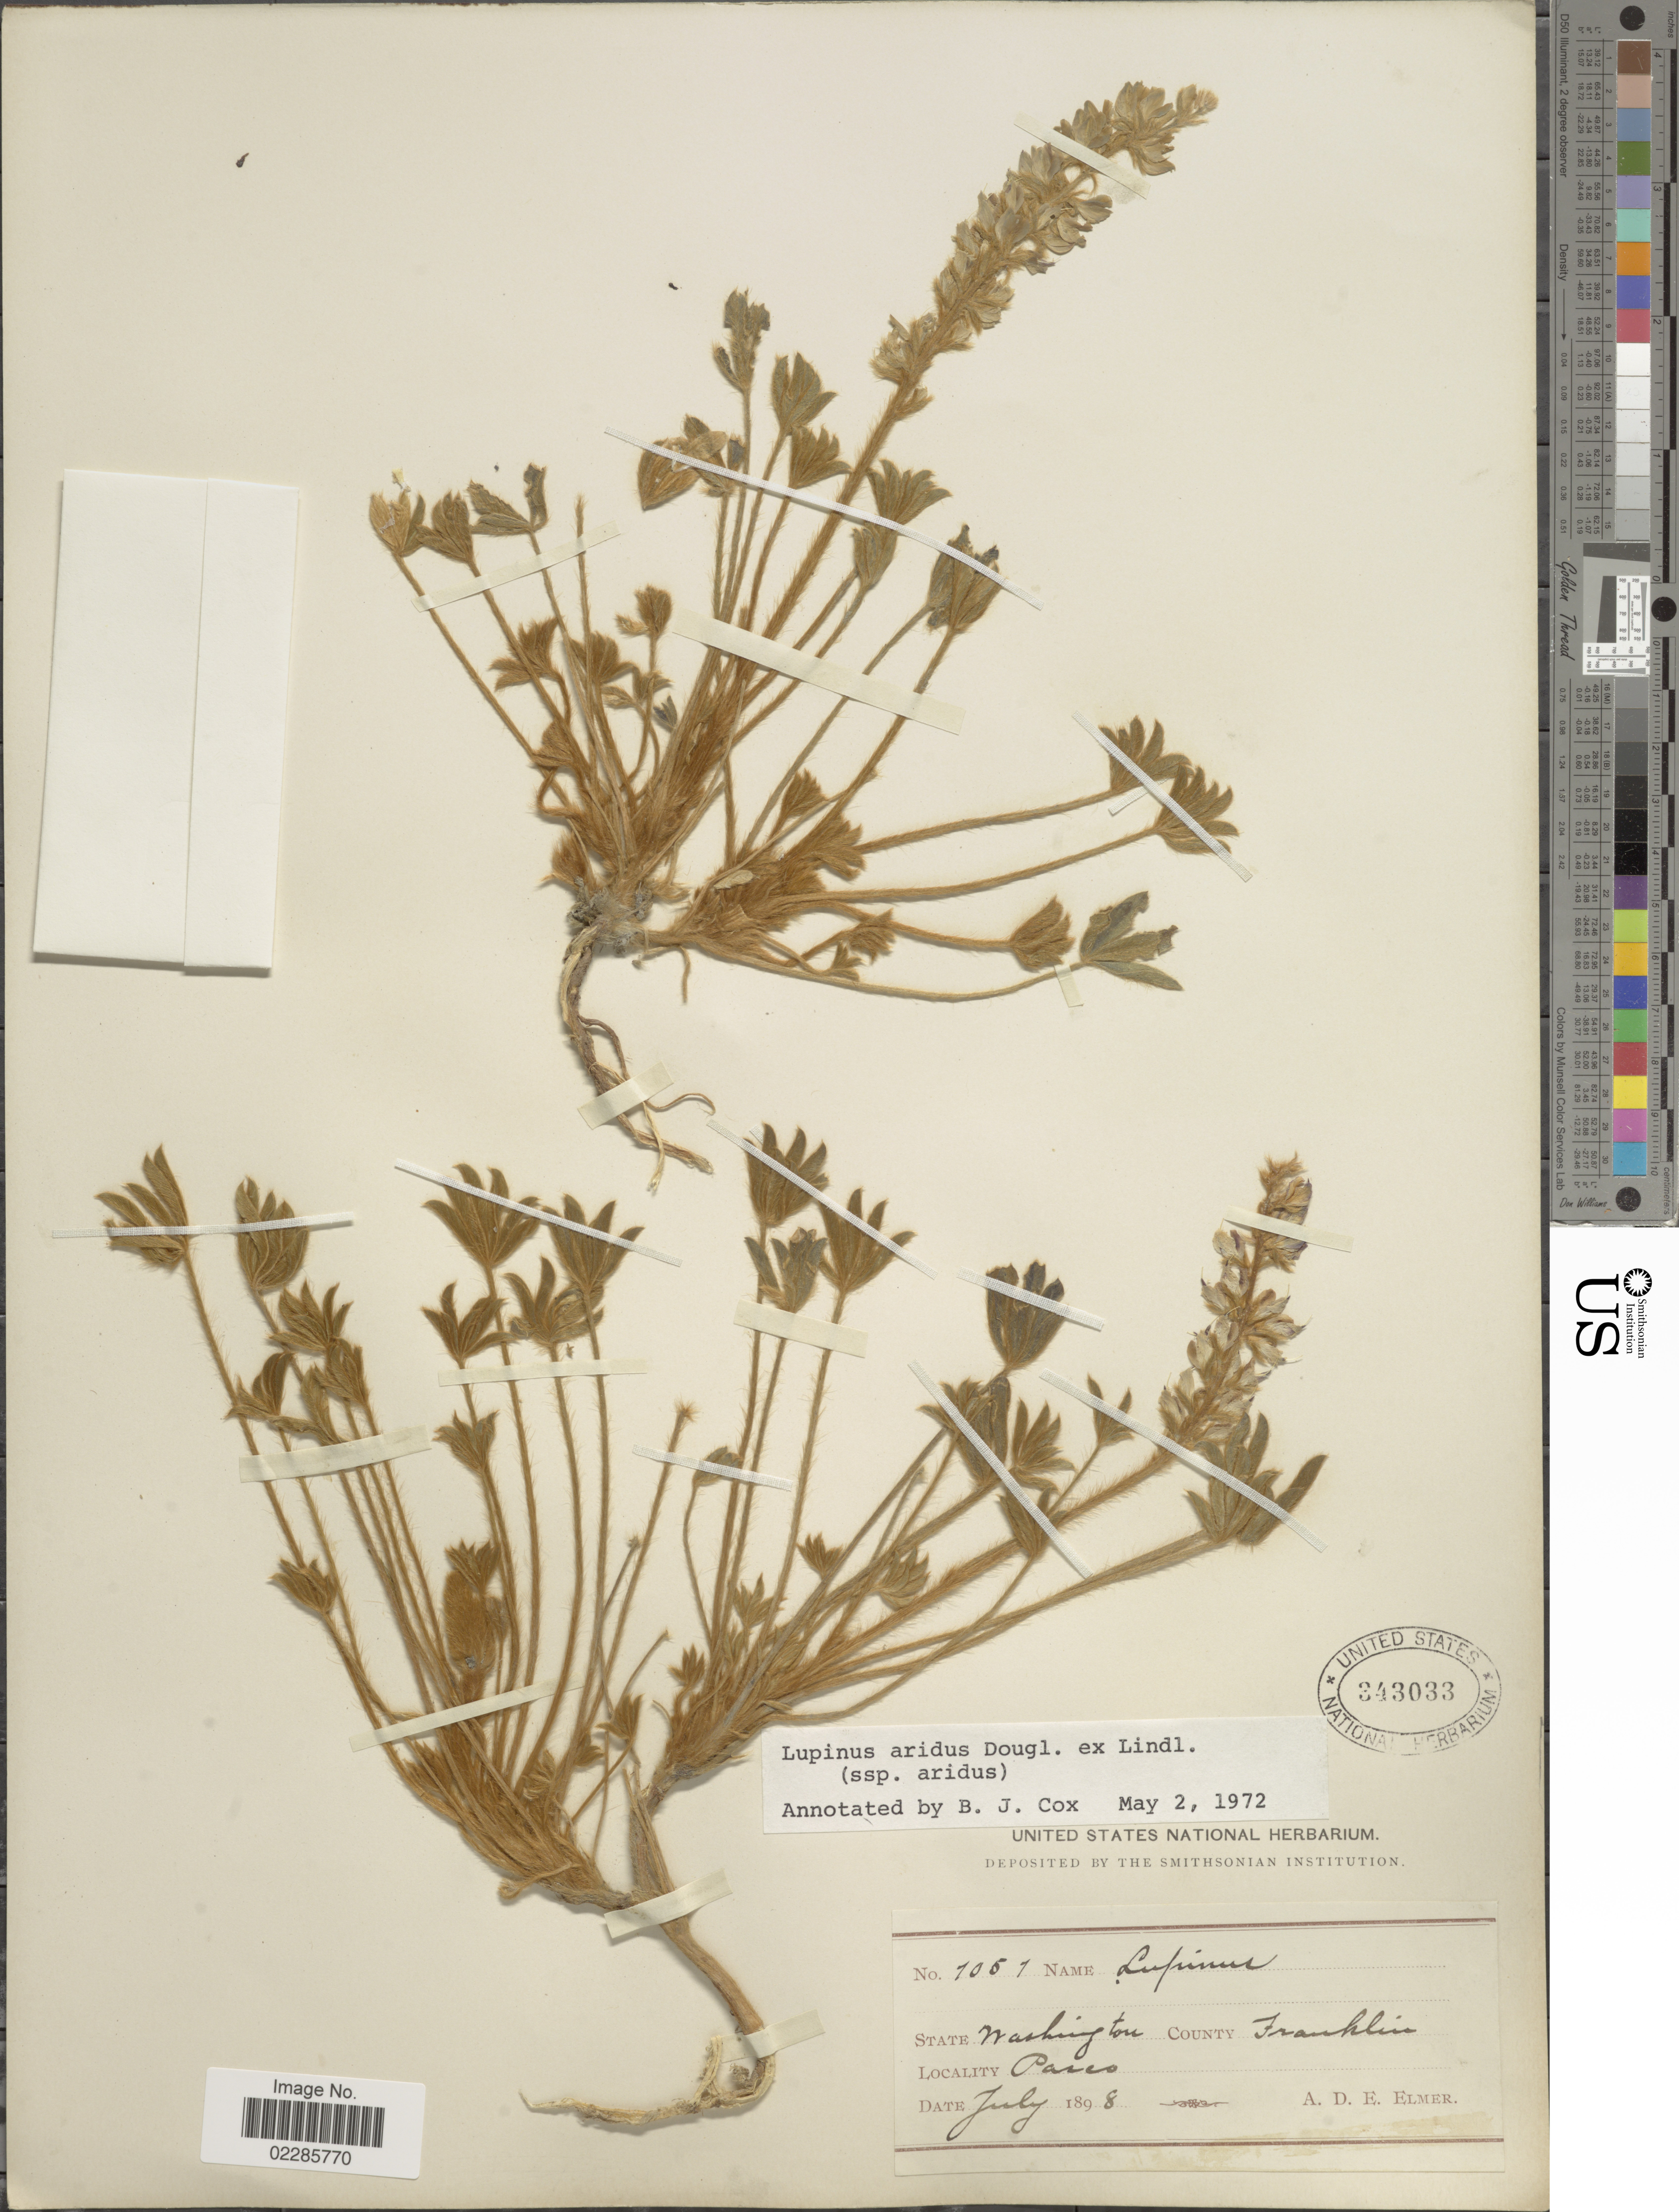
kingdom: Plantae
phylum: Tracheophyta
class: Magnoliopsida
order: Fabales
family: Fabaceae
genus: Lupinus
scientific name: Lupinus aridus subsp. aridus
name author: Douglas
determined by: Cox, B. J.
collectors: A. D. E. Elmer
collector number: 1051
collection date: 1898-07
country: United States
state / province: Washington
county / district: Franklin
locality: Pasco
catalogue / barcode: US 343033